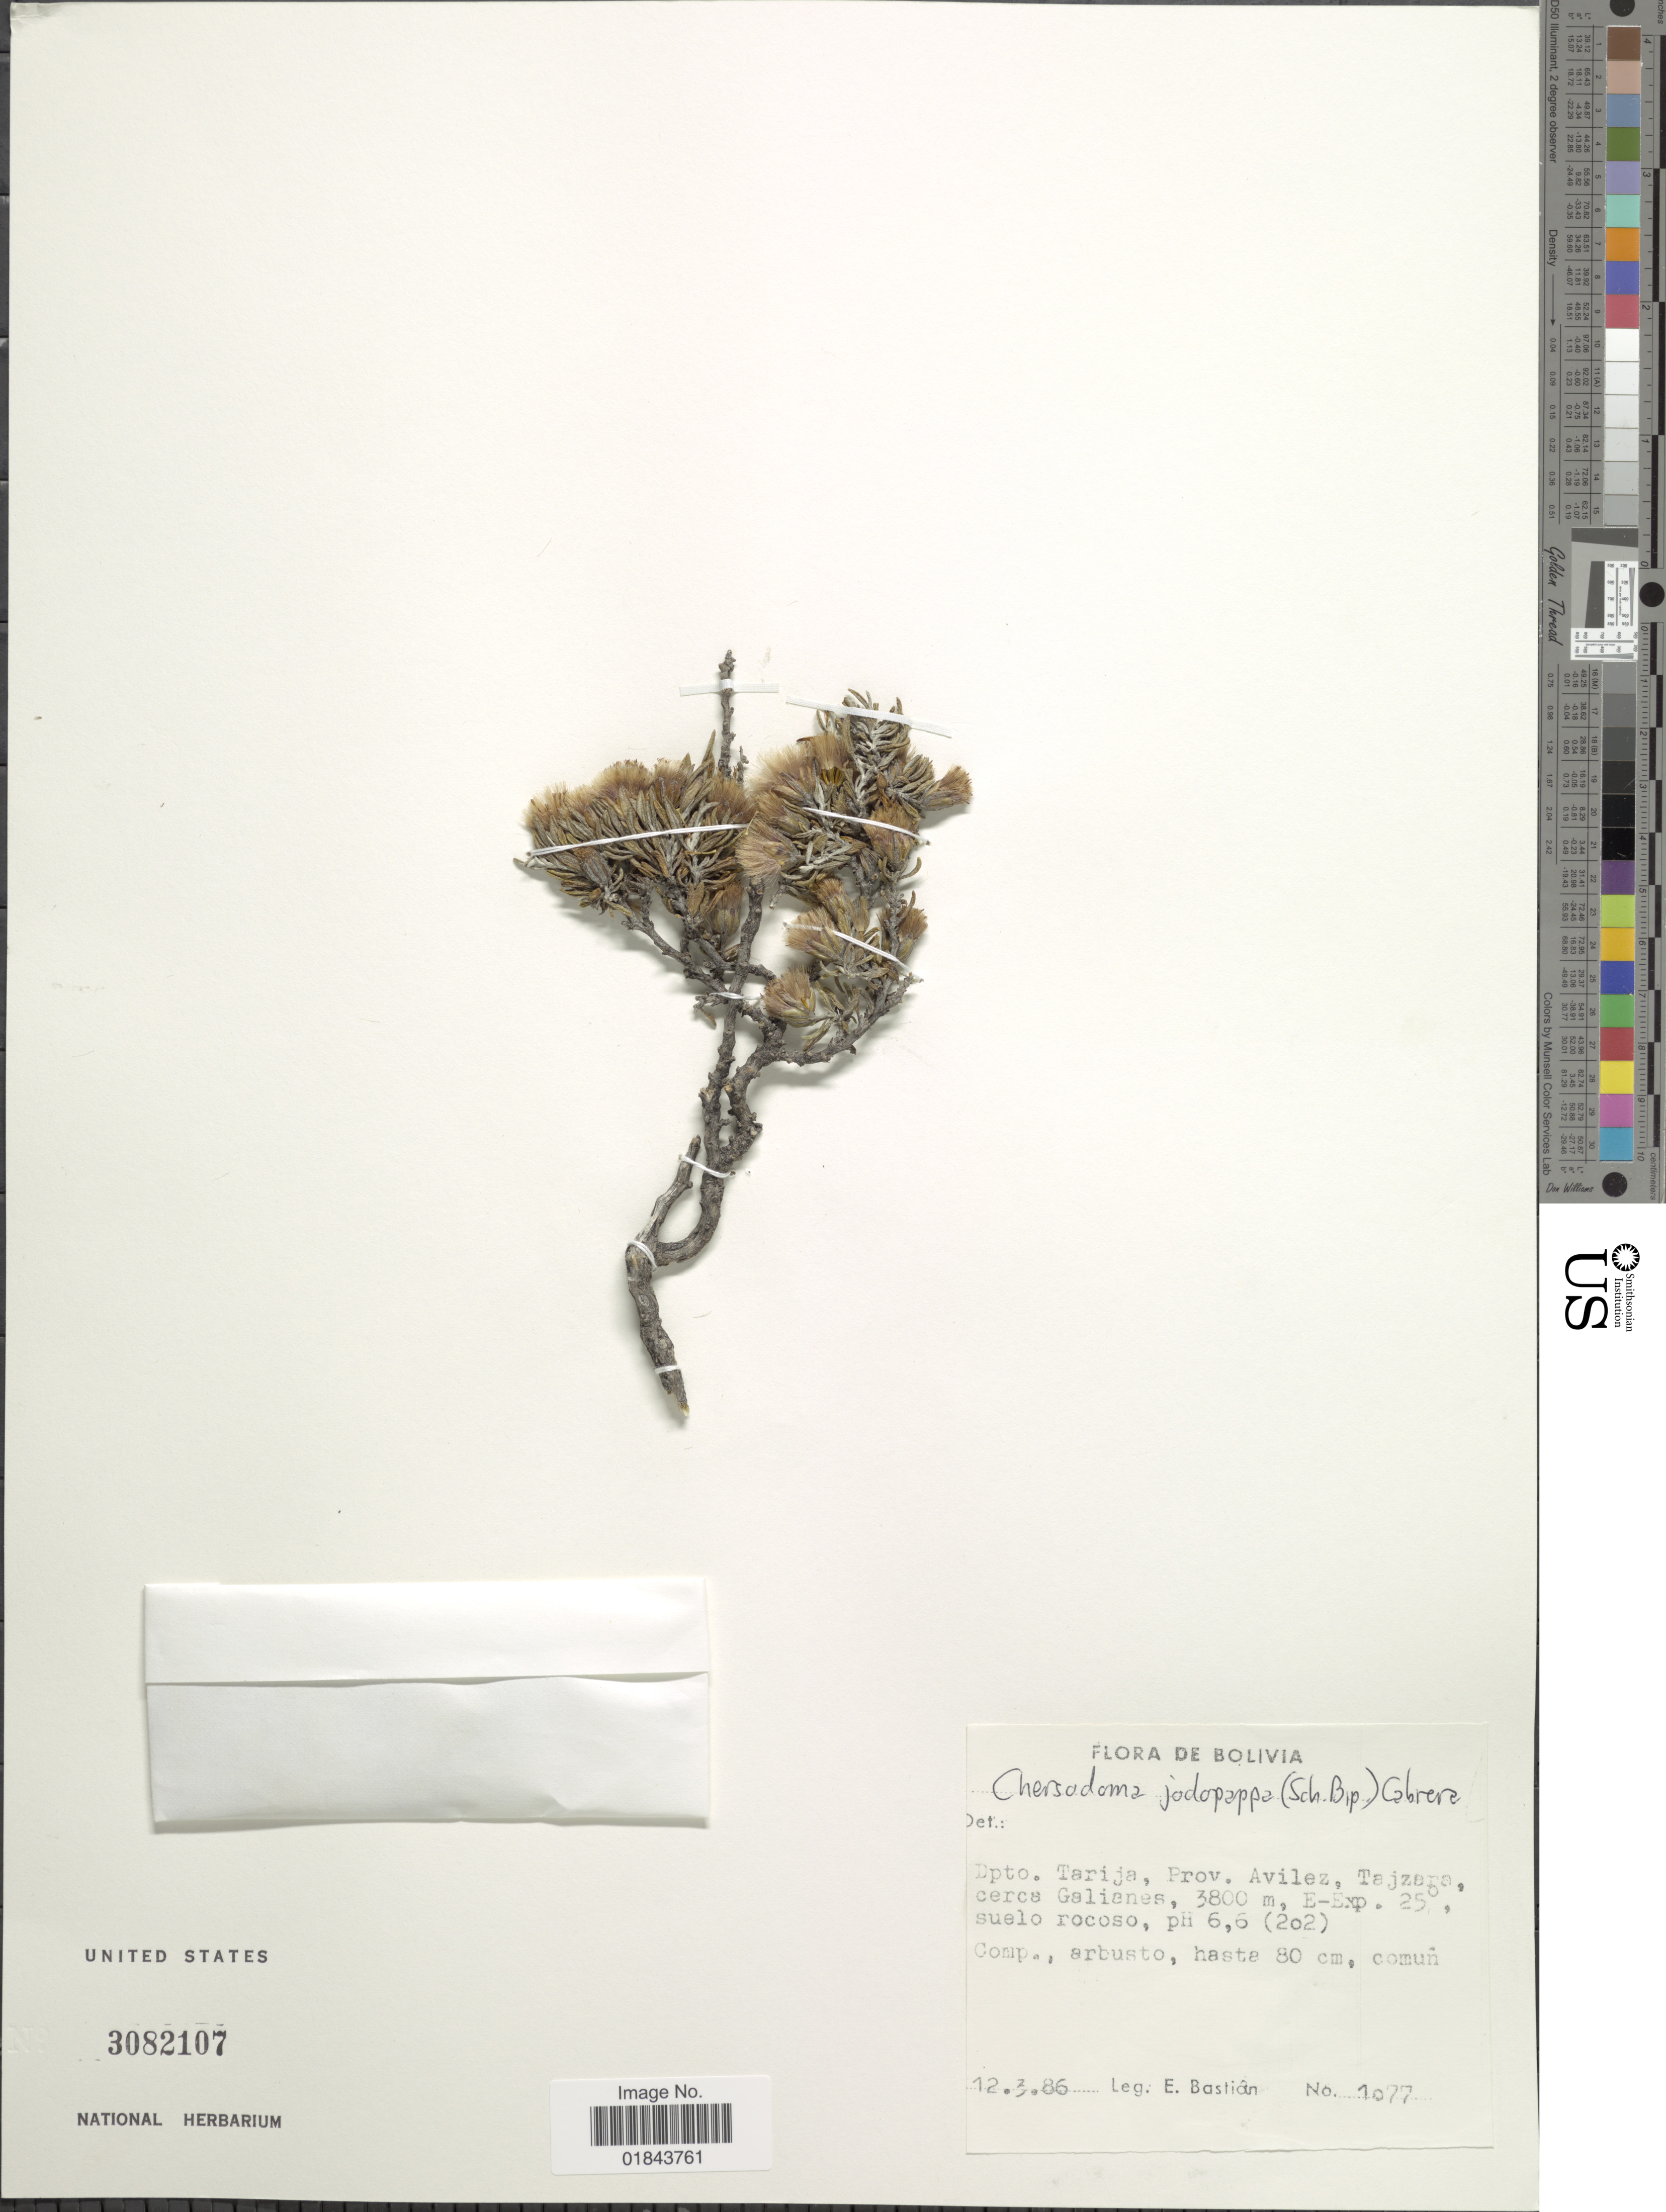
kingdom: Plantae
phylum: Tracheophyta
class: Magnoliopsida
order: Asterales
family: Asteraceae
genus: Chersodoma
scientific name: Chersodoma jodopappa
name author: (Sch. Bip.) Cabrera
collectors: E. Bastian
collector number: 1077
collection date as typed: Transcribed d/m/y: 12/3/86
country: Bolivia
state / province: Tarija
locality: Dpto. Tarija, Prov. Avilez, Tajzaga, cerca Galianes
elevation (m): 3800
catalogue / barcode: US 3082107